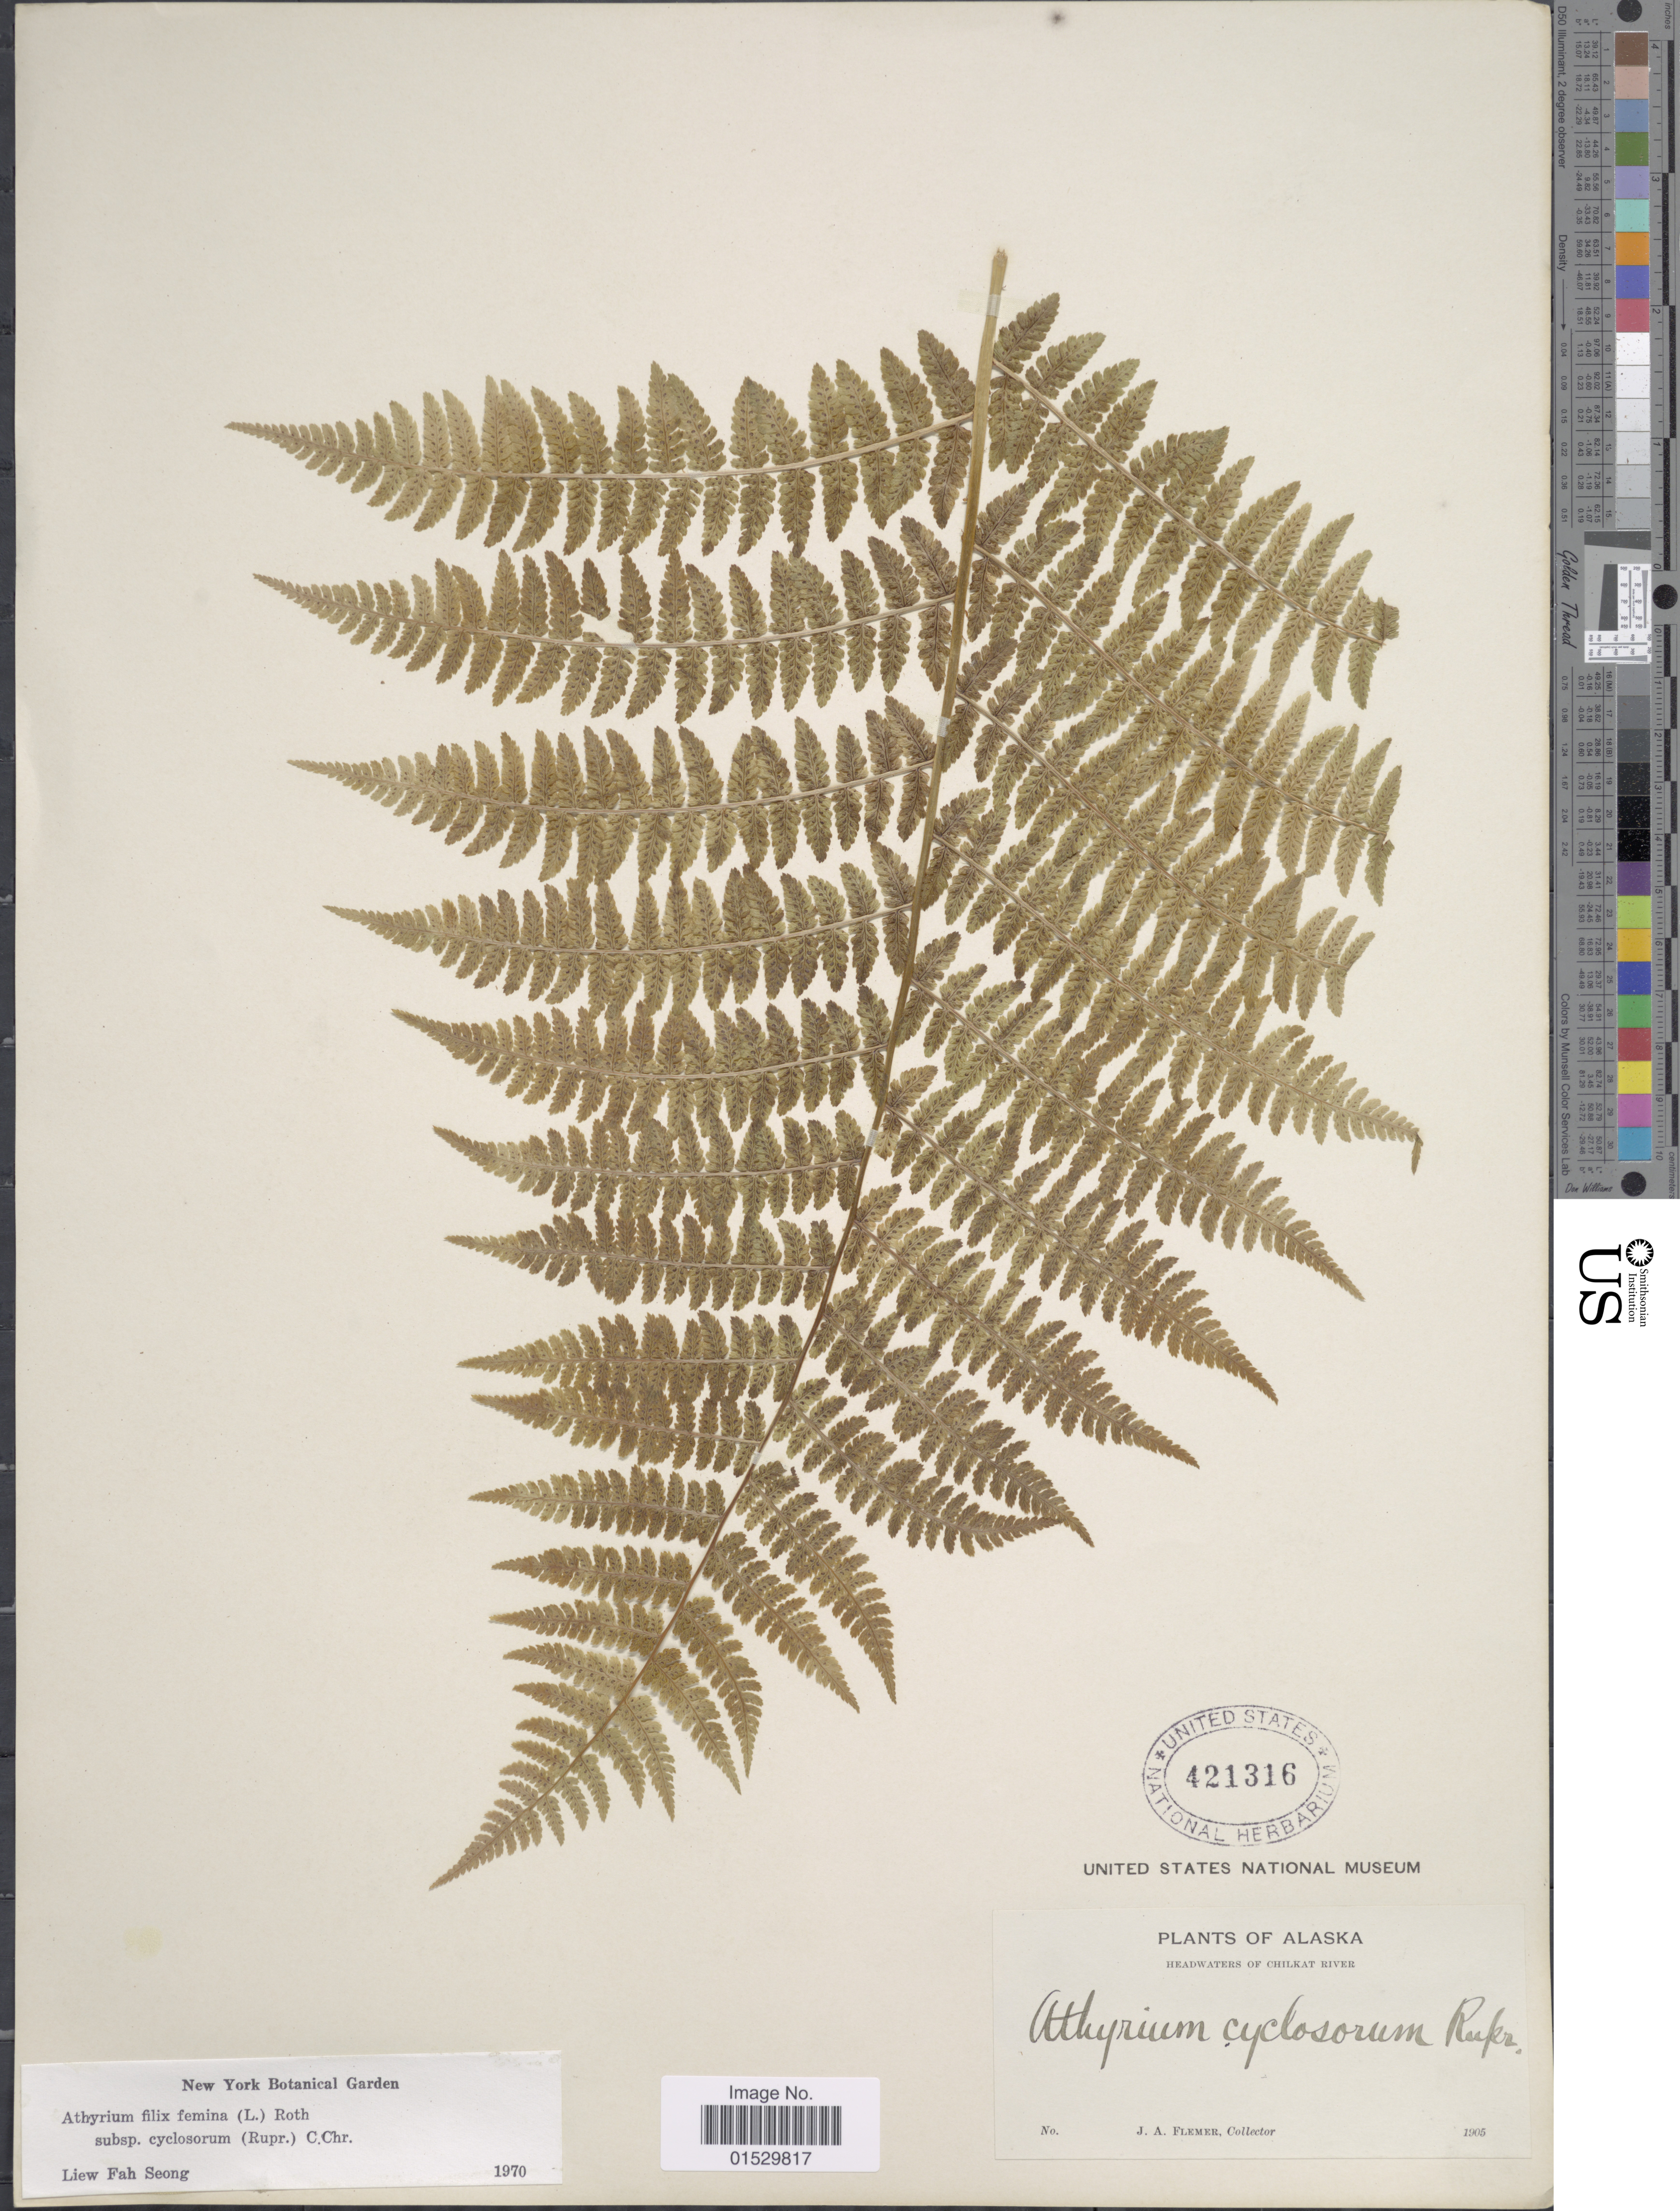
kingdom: Plantae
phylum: Tracheophyta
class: Polypodiopsida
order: Polypodiales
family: Athyriaceae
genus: Athyrium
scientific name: Athyrium filix-femina subsp. cyclosorum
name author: (Rupr.) C. Chr.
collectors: J. Flemer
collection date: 1905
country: United States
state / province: Alaska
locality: Headwaters of Chilkat river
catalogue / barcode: US 421316